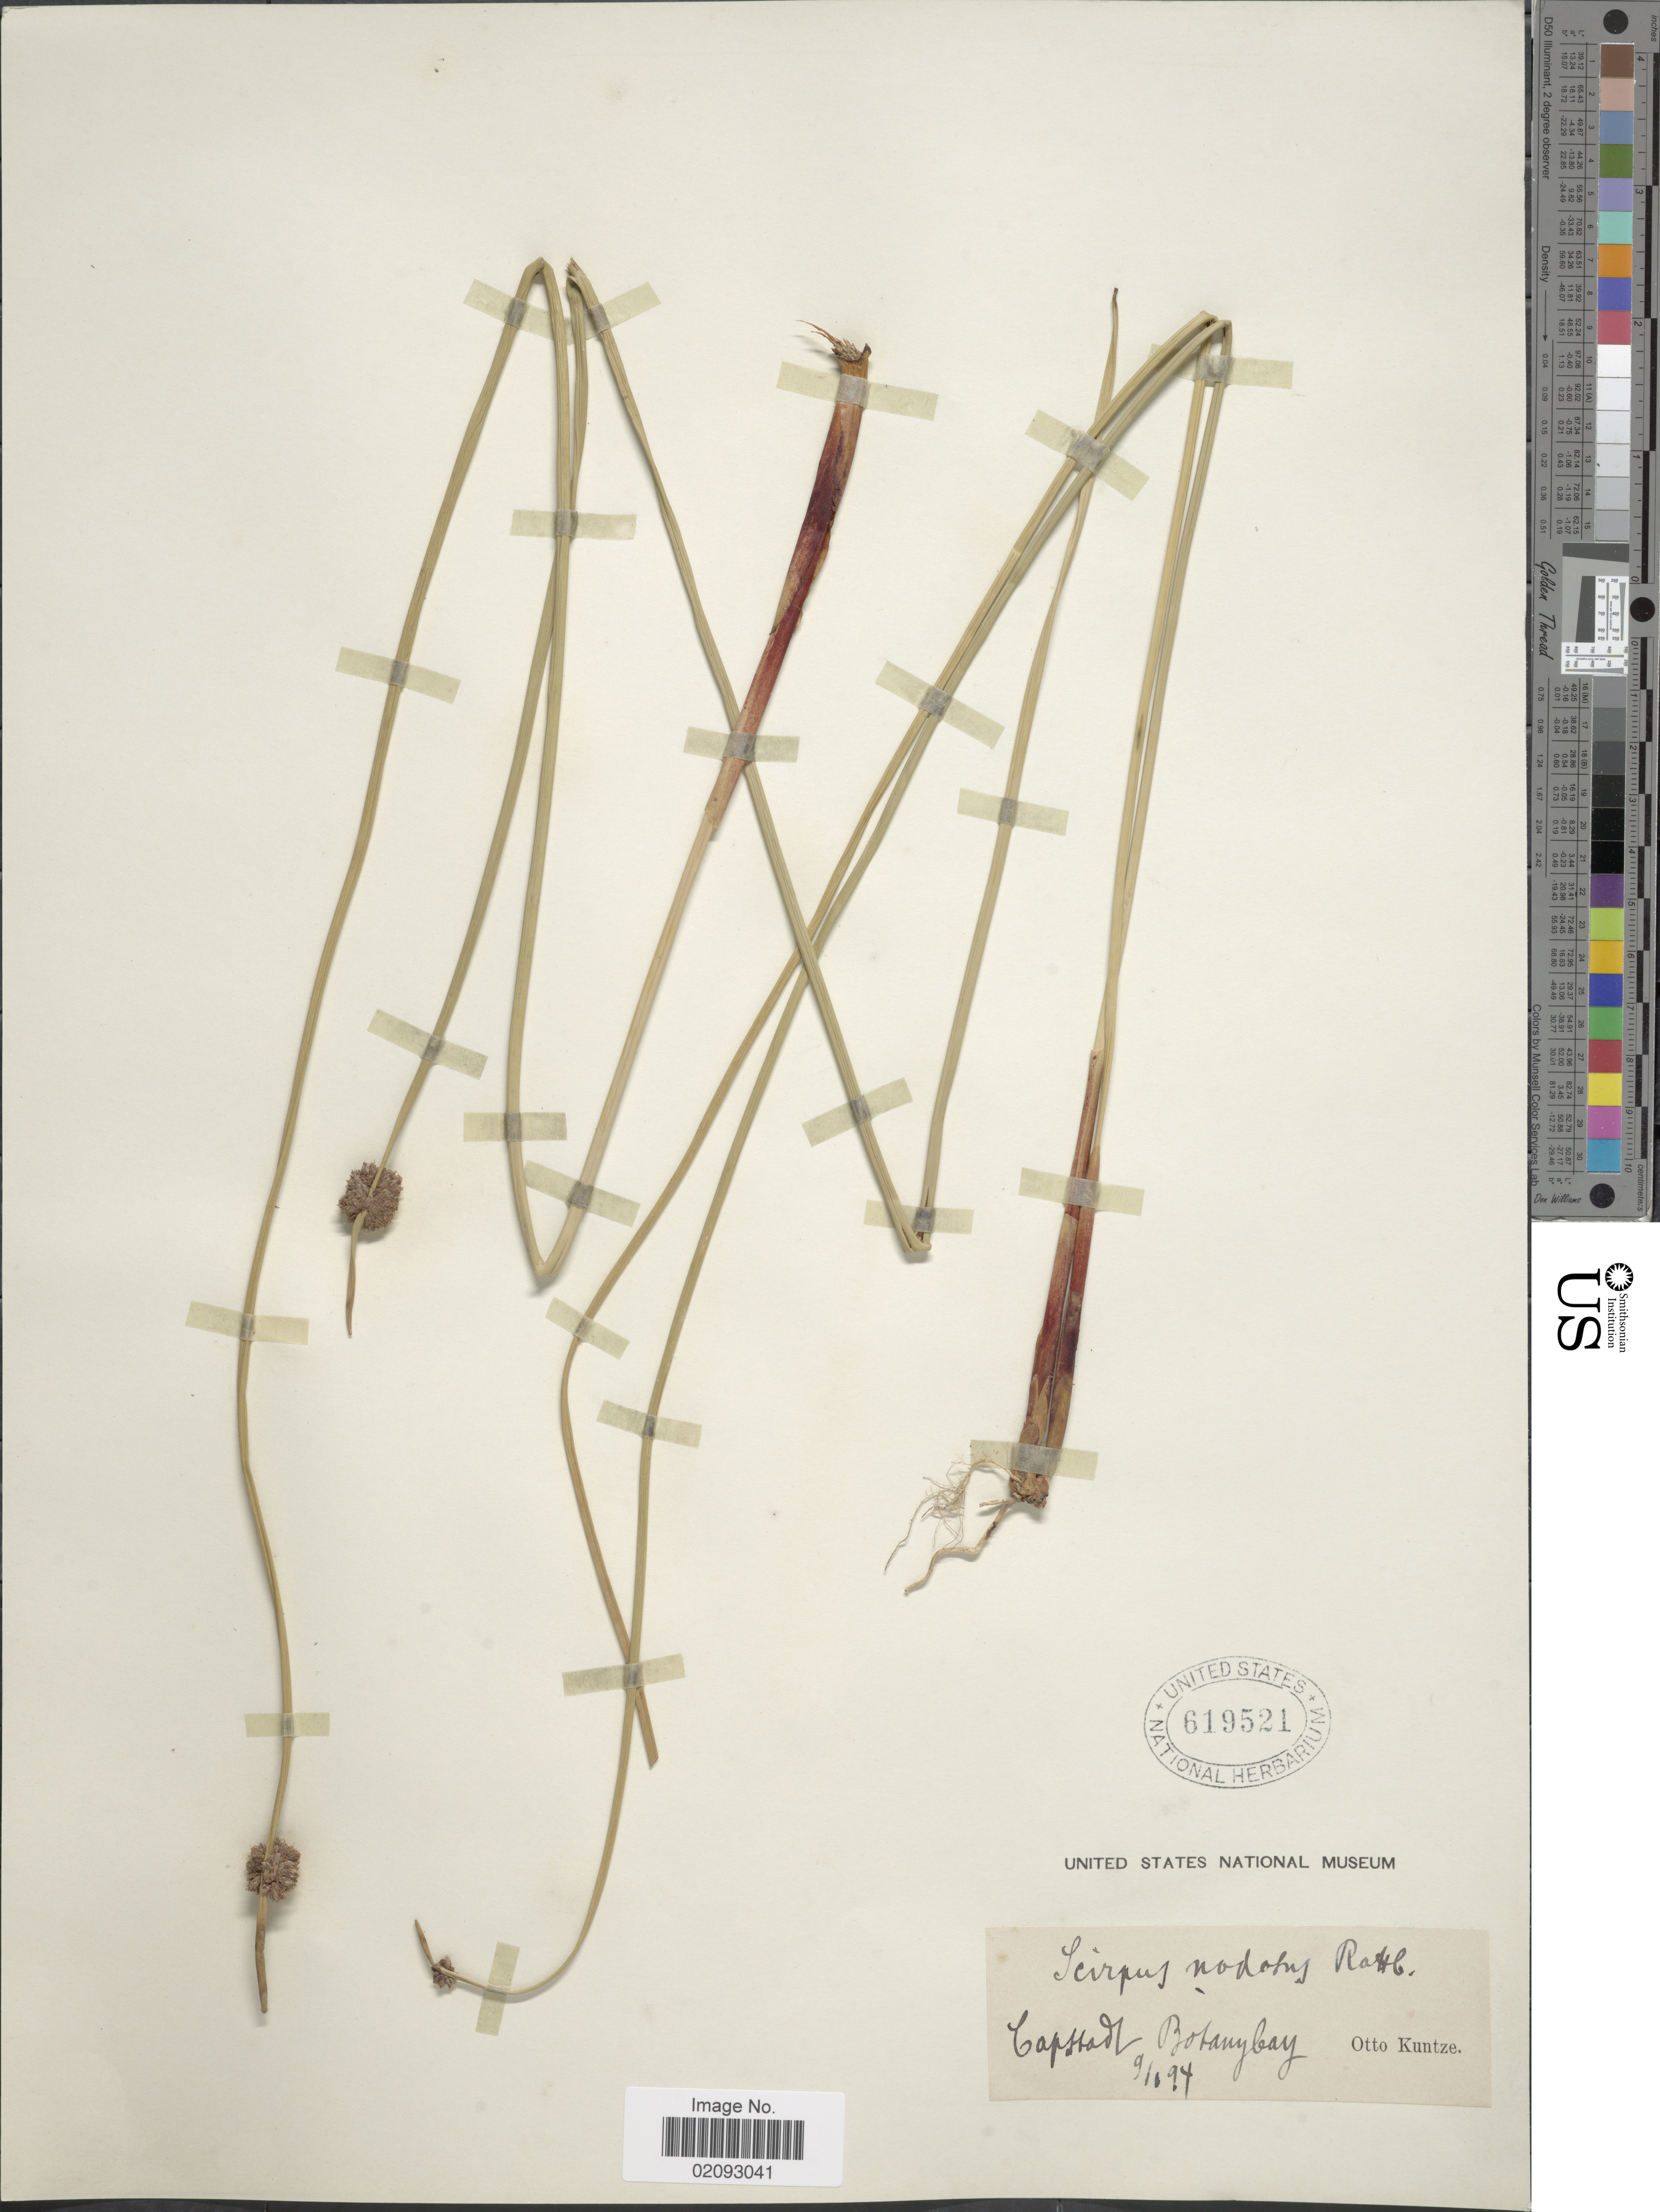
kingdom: Plantae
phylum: Tracheophyta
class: Liliopsida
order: Poales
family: Cyperaceae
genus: Ficinia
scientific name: Ficinia nodosa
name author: (Rottb.) Goetgh. et al.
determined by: Strong, M. T., (US), Smithsonian Institution - National Museum of Natural History (UNITED STATES)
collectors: C.E.O. Kuntze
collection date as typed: Transcribed d/m/y: 9/1/94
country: South Africa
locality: Capstadt, Botanybay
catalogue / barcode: US 619521